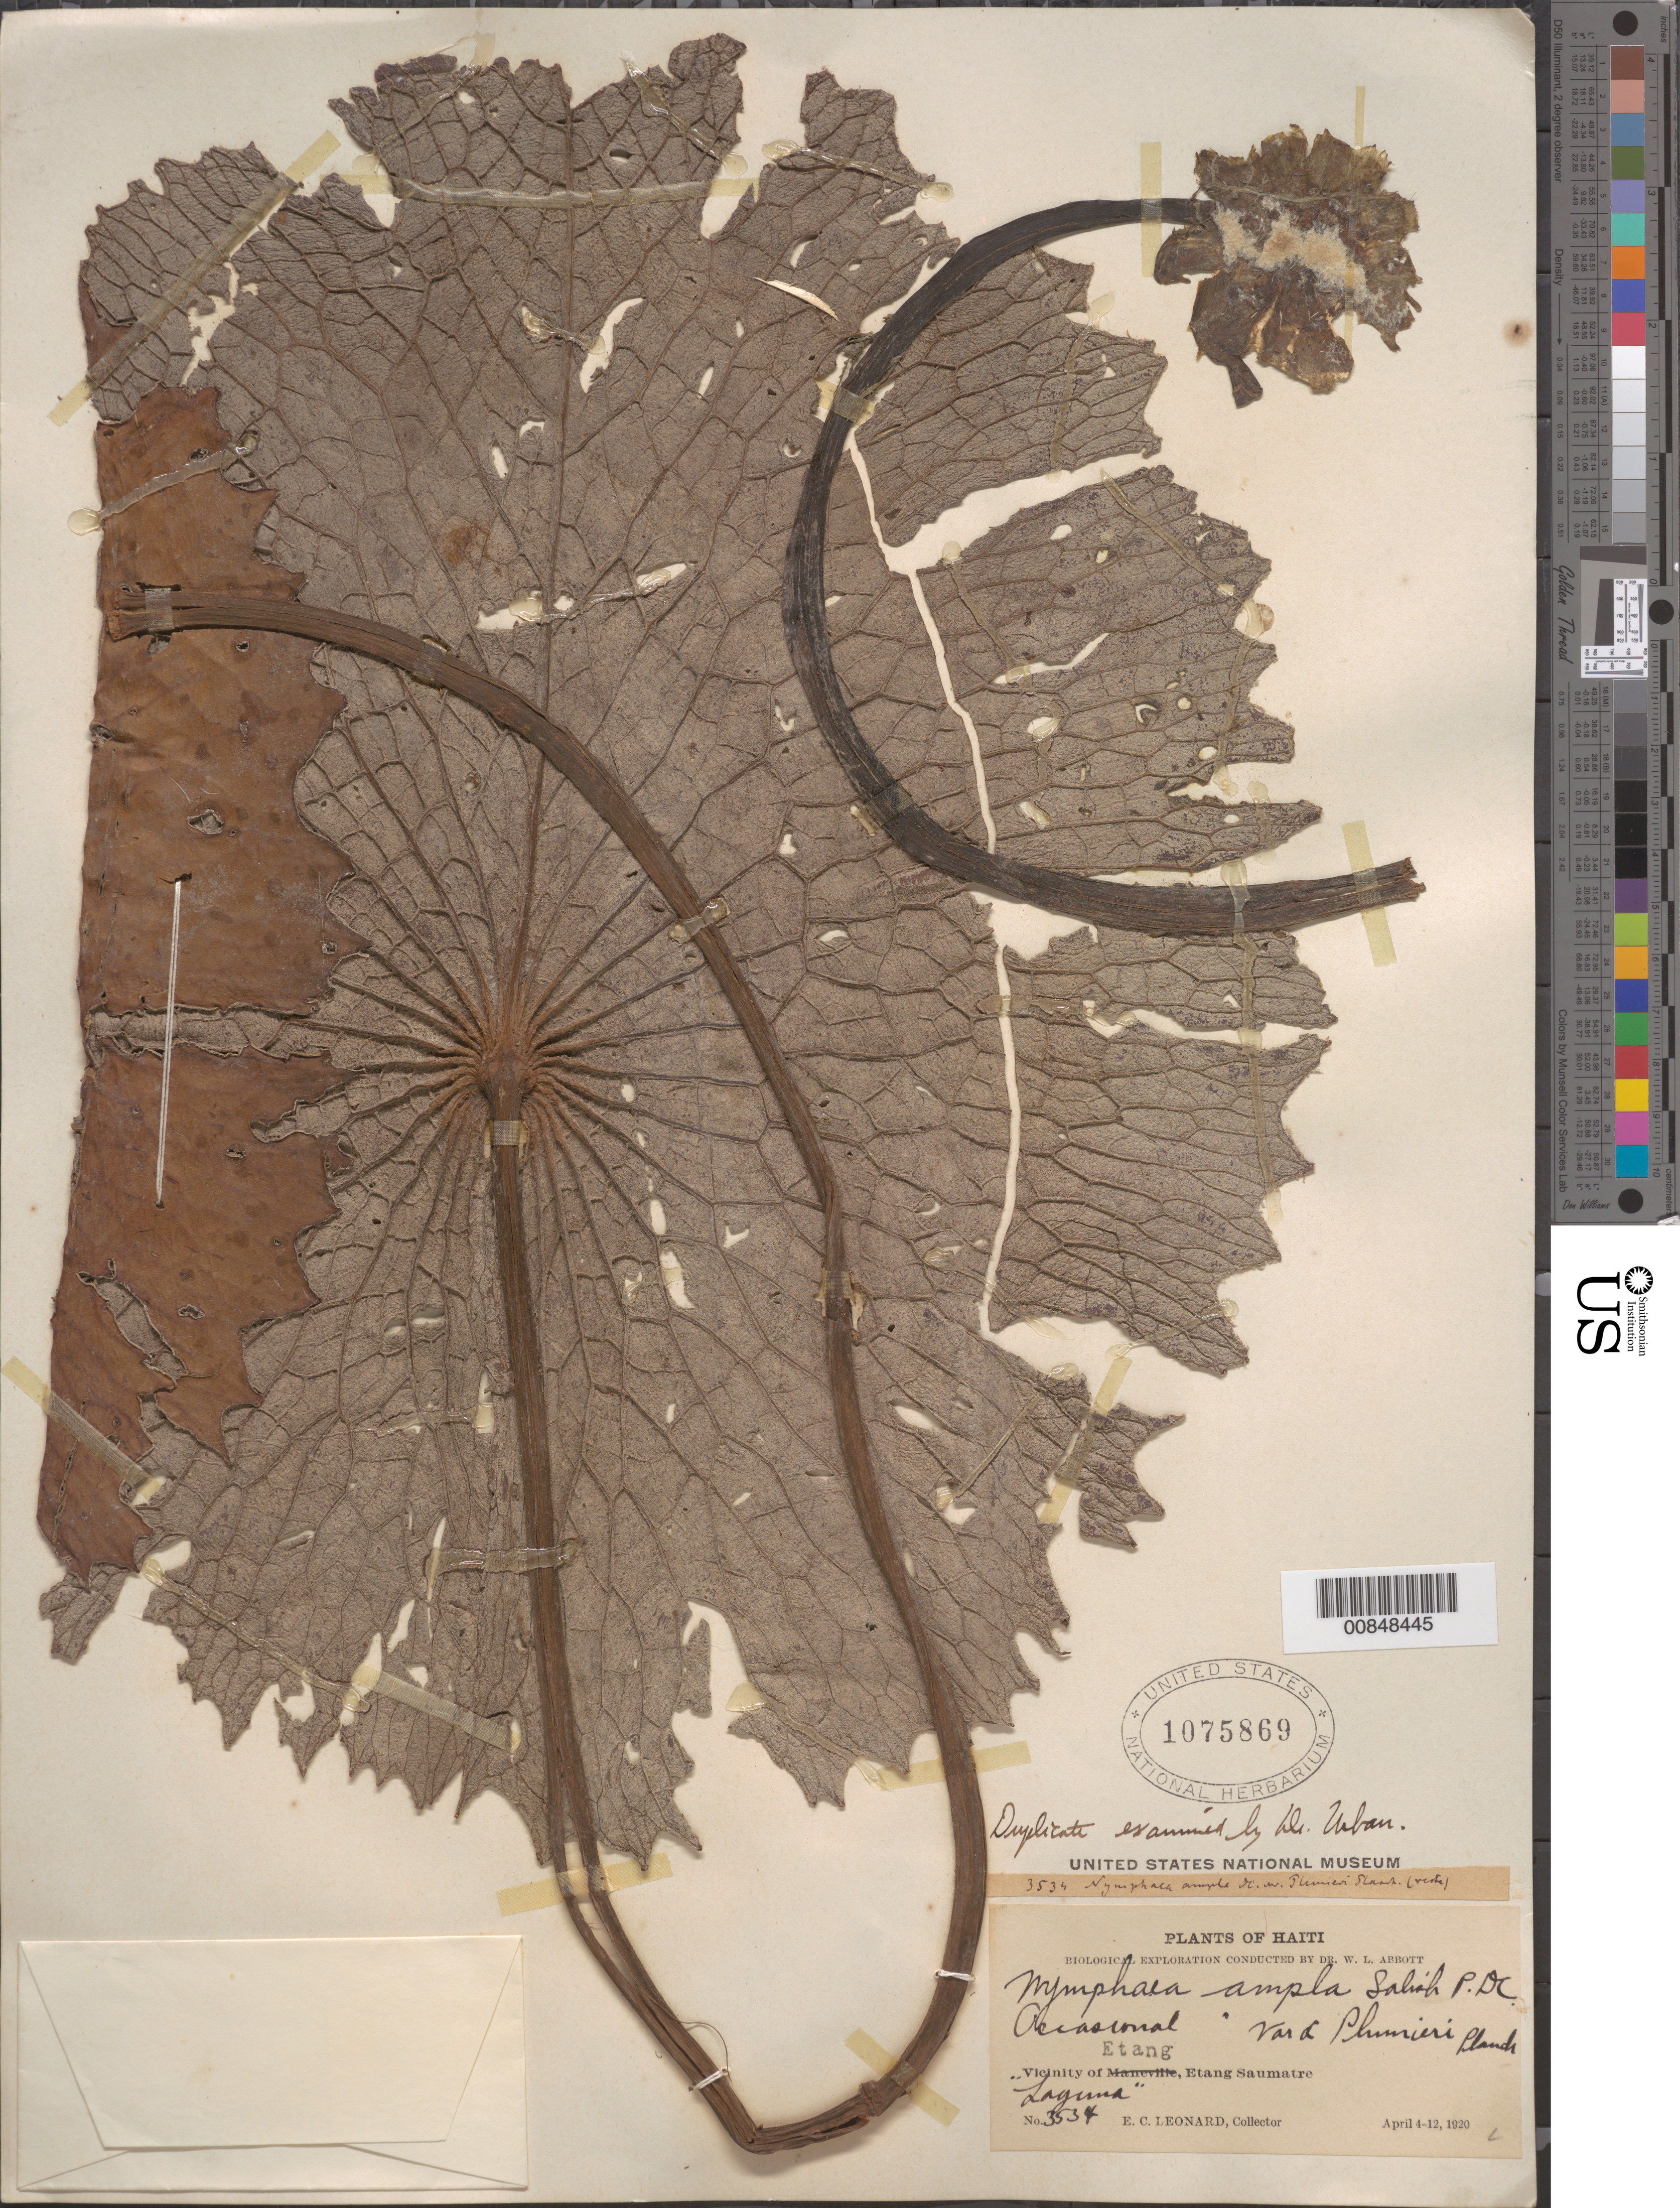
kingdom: Plantae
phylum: Tracheophyta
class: Magnoliopsida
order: Nymphaeales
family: Nymphaeaceae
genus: Nymphaea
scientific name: Nymphaea ampla var. ampla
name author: (Salisb.) DC.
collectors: E. C. Leonard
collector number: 3534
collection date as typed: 04 Apr 1920 to 12 Apr 1920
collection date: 1920-04-04/1920-04-12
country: Haiti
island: Hispaniola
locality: Vicinity of Etang, Etang Saumatre, "Laguna".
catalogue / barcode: US 1075869